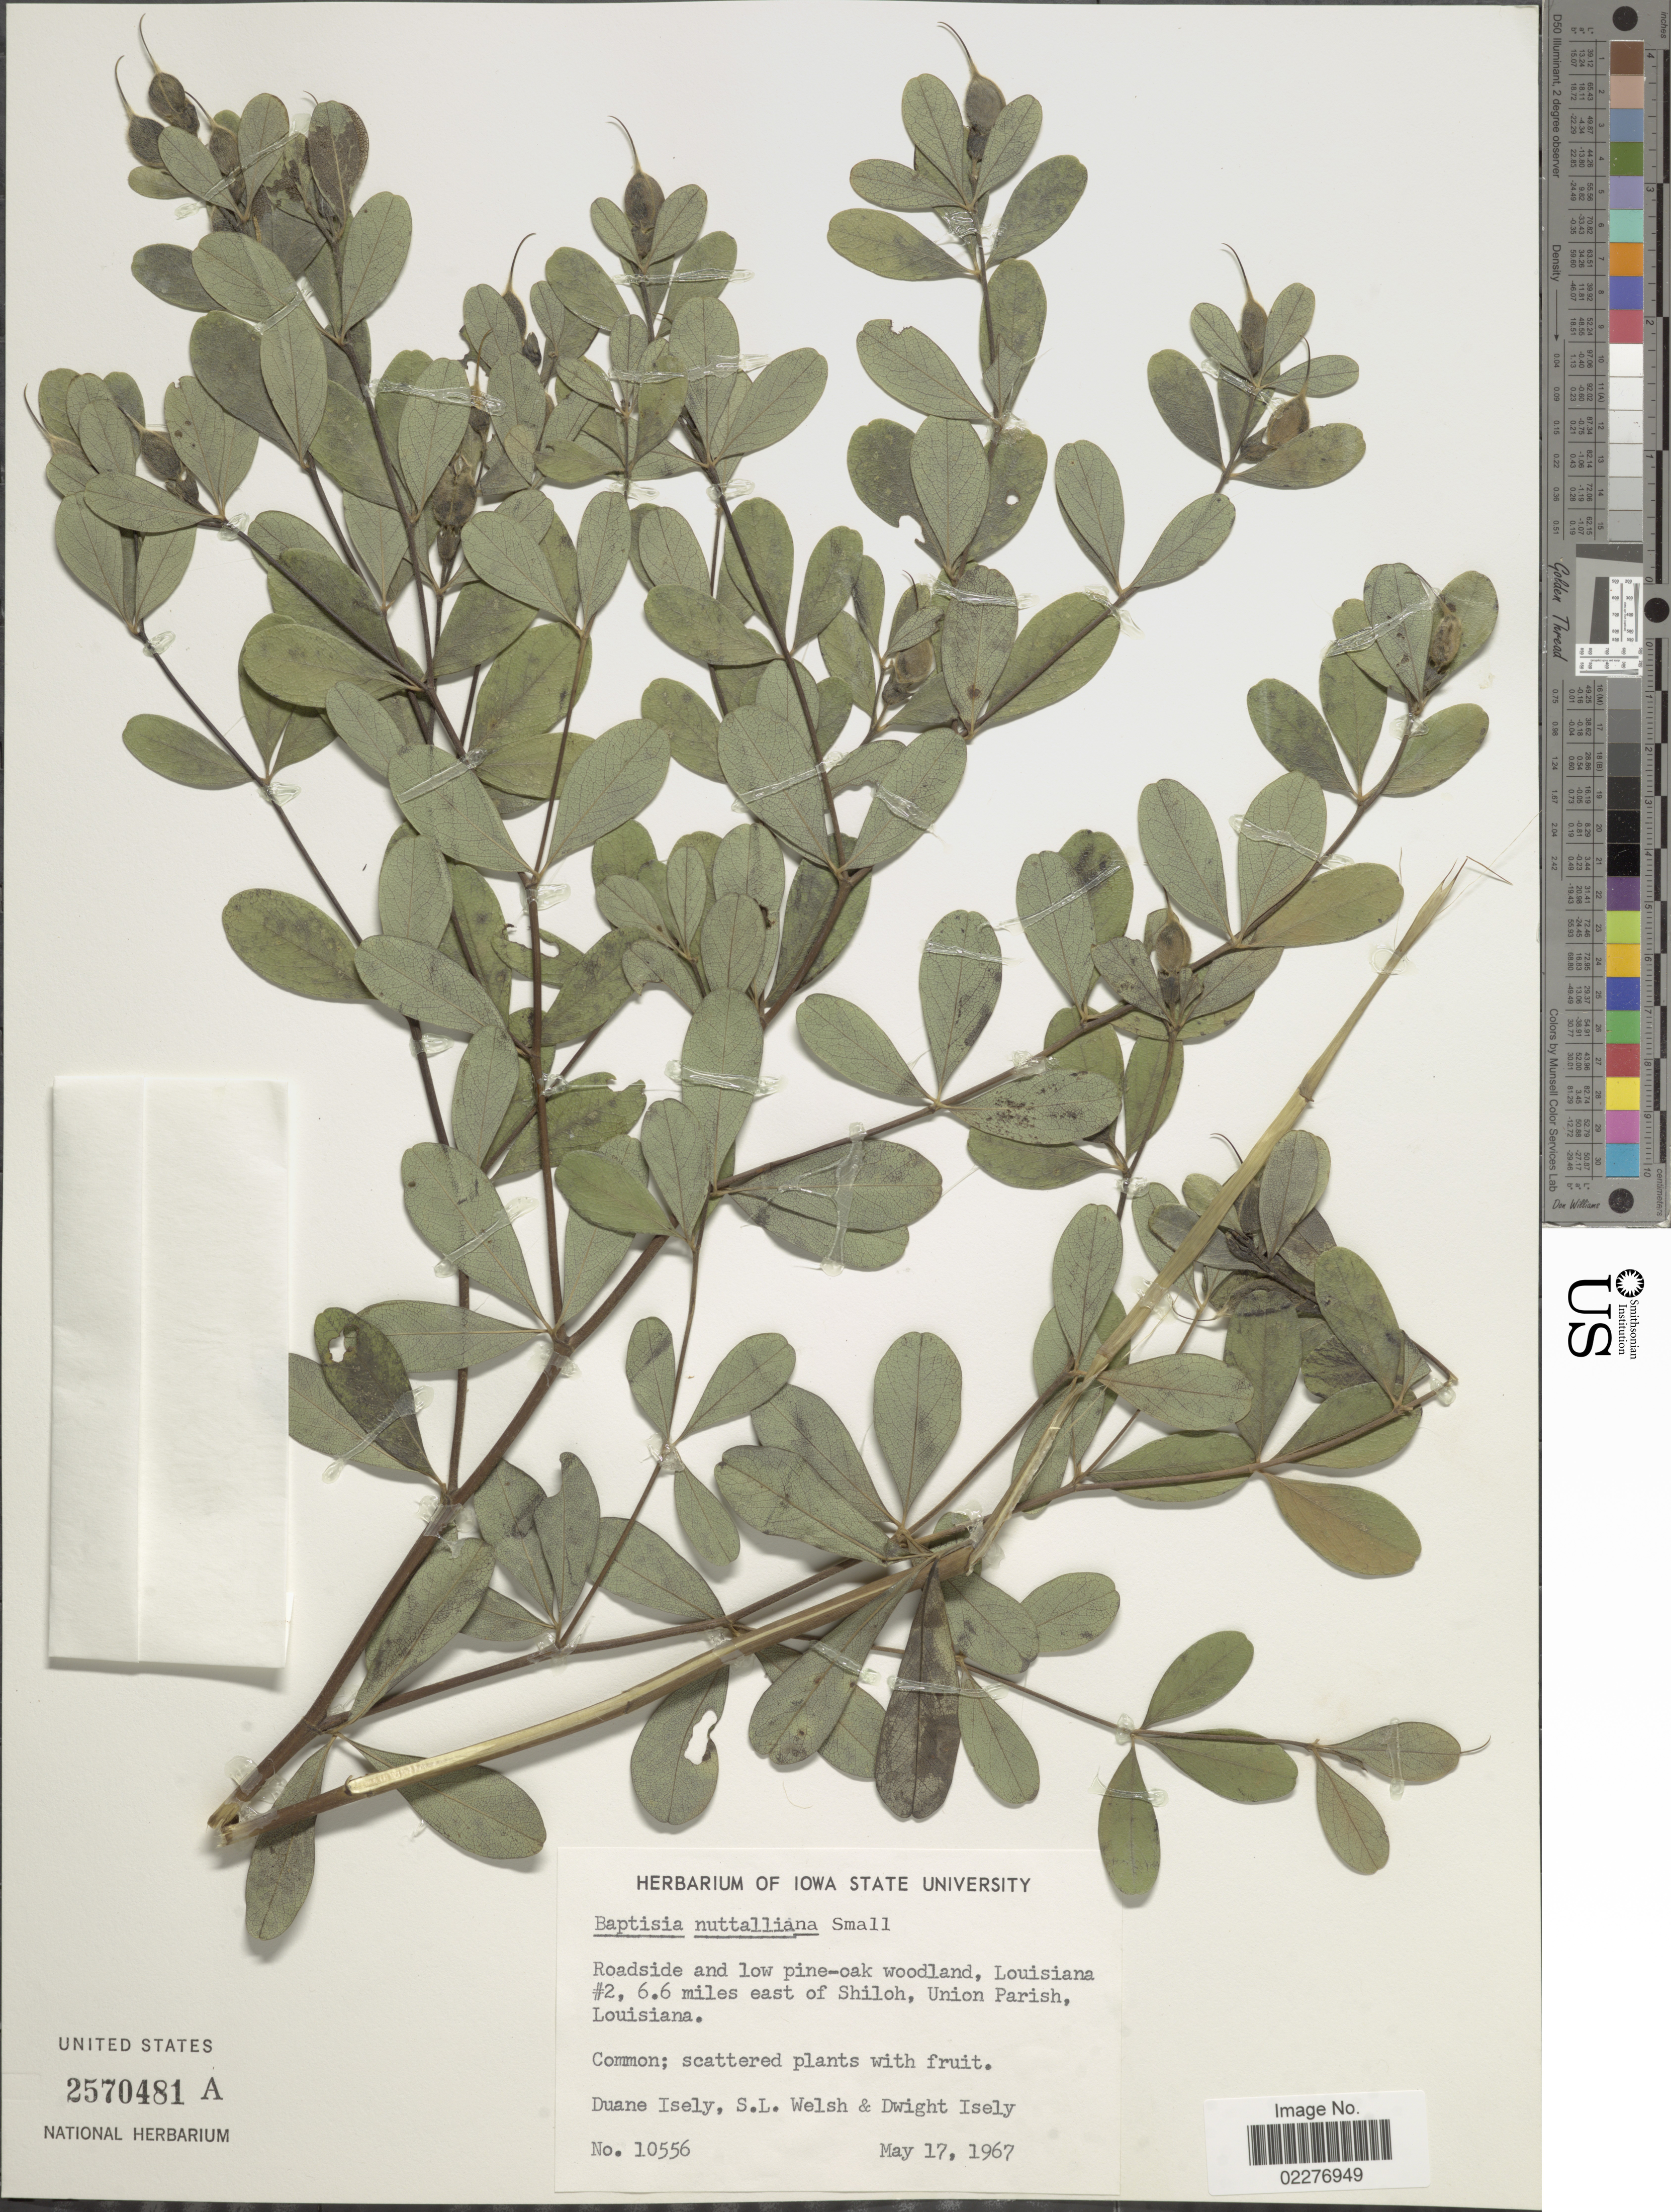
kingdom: Plantae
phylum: Tracheophyta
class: Magnoliopsida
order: Fabales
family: Fabaceae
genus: Baptisia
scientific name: Baptisia nuttalliana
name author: Small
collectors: D. Isely, S. Welsh & D. Isely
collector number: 10556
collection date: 1967-05-17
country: United States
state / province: Louisiana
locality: Roadside and low pine-oak woodland, Louisiana #2, 6.6 miles east of Shiloh, Union Parish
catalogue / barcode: US 2570481A